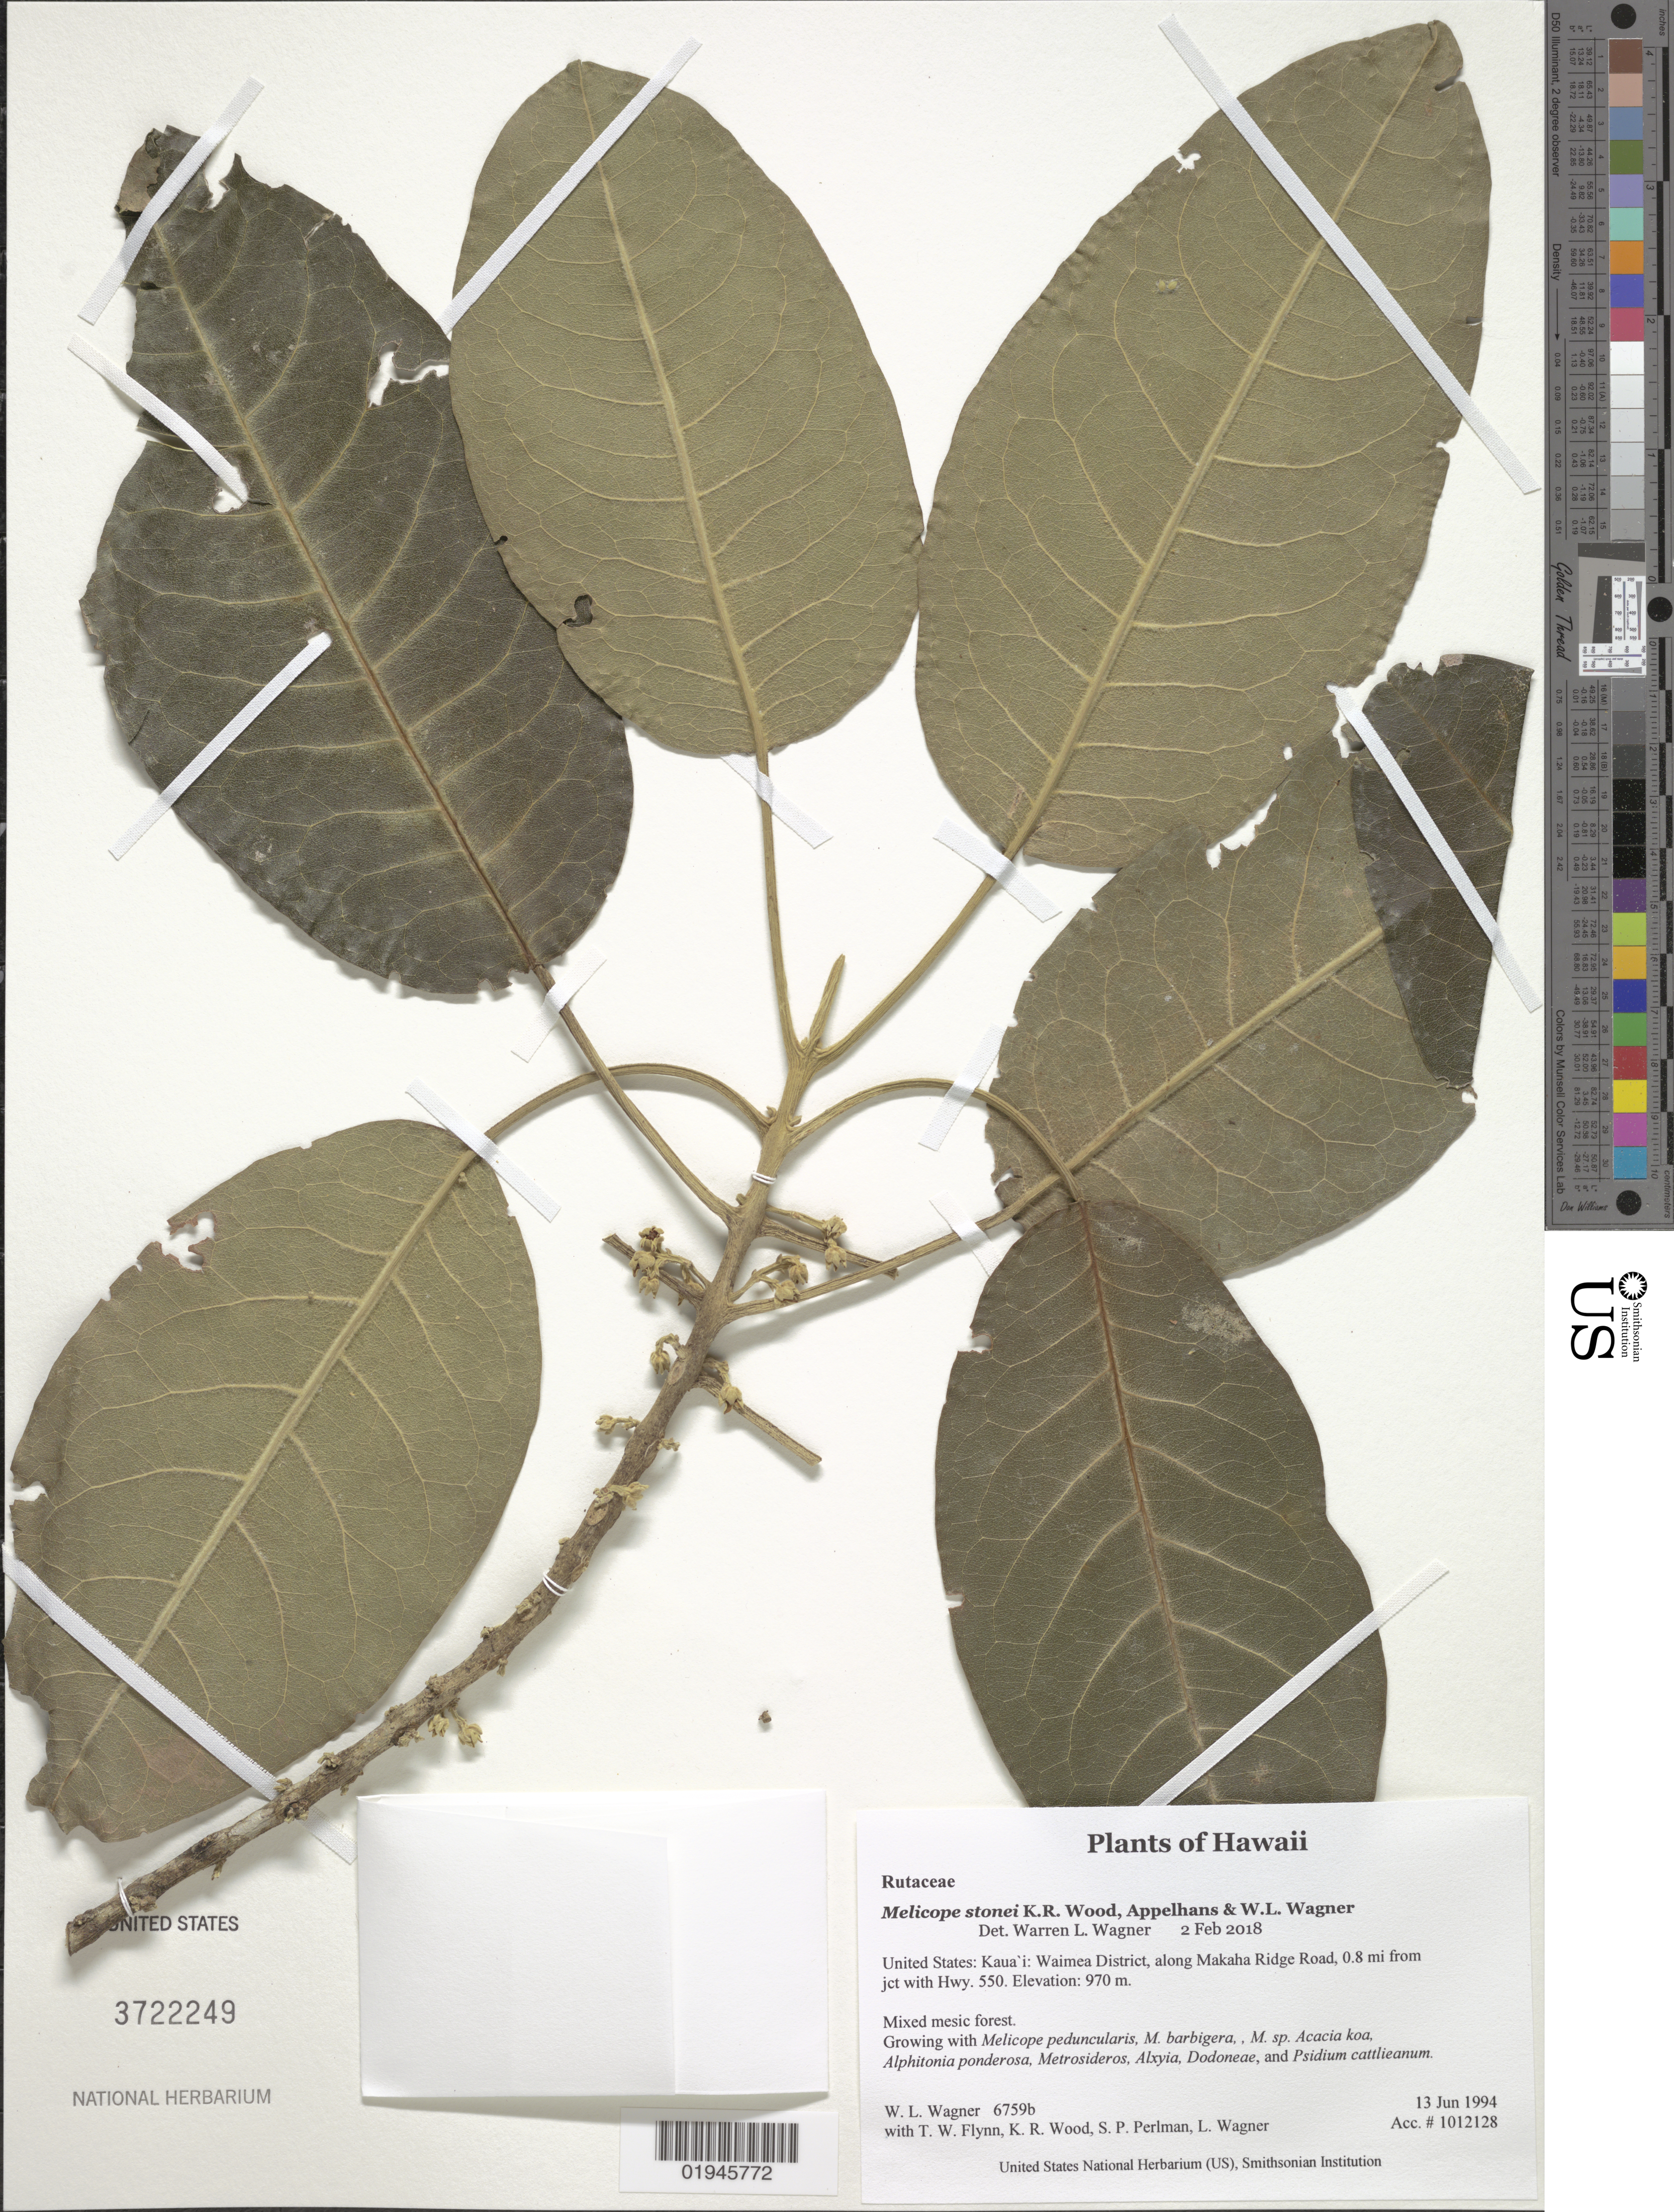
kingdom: Plantae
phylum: Tracheophyta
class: Magnoliopsida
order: Sapindales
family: Rutaceae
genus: Melicope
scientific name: Melicope stonei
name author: K.R. Wood et al.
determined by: Wagner, W. L., (BOT), Smithsonian Institution - National Museum of Natural History (UNITED STATES)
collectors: W. L. Wagner, T. W. Flynn, K. R. Wood, S. P. Perlman & L. Wagner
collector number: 6759b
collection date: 1994-06-13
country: United States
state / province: Hawaii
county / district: Kauai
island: Kaua'i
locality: Waimea District, along Makaha Ridge Road, 0.8 mi from jct with Hwy. 550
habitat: Mixed mesic forest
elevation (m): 970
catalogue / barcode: US 3722249